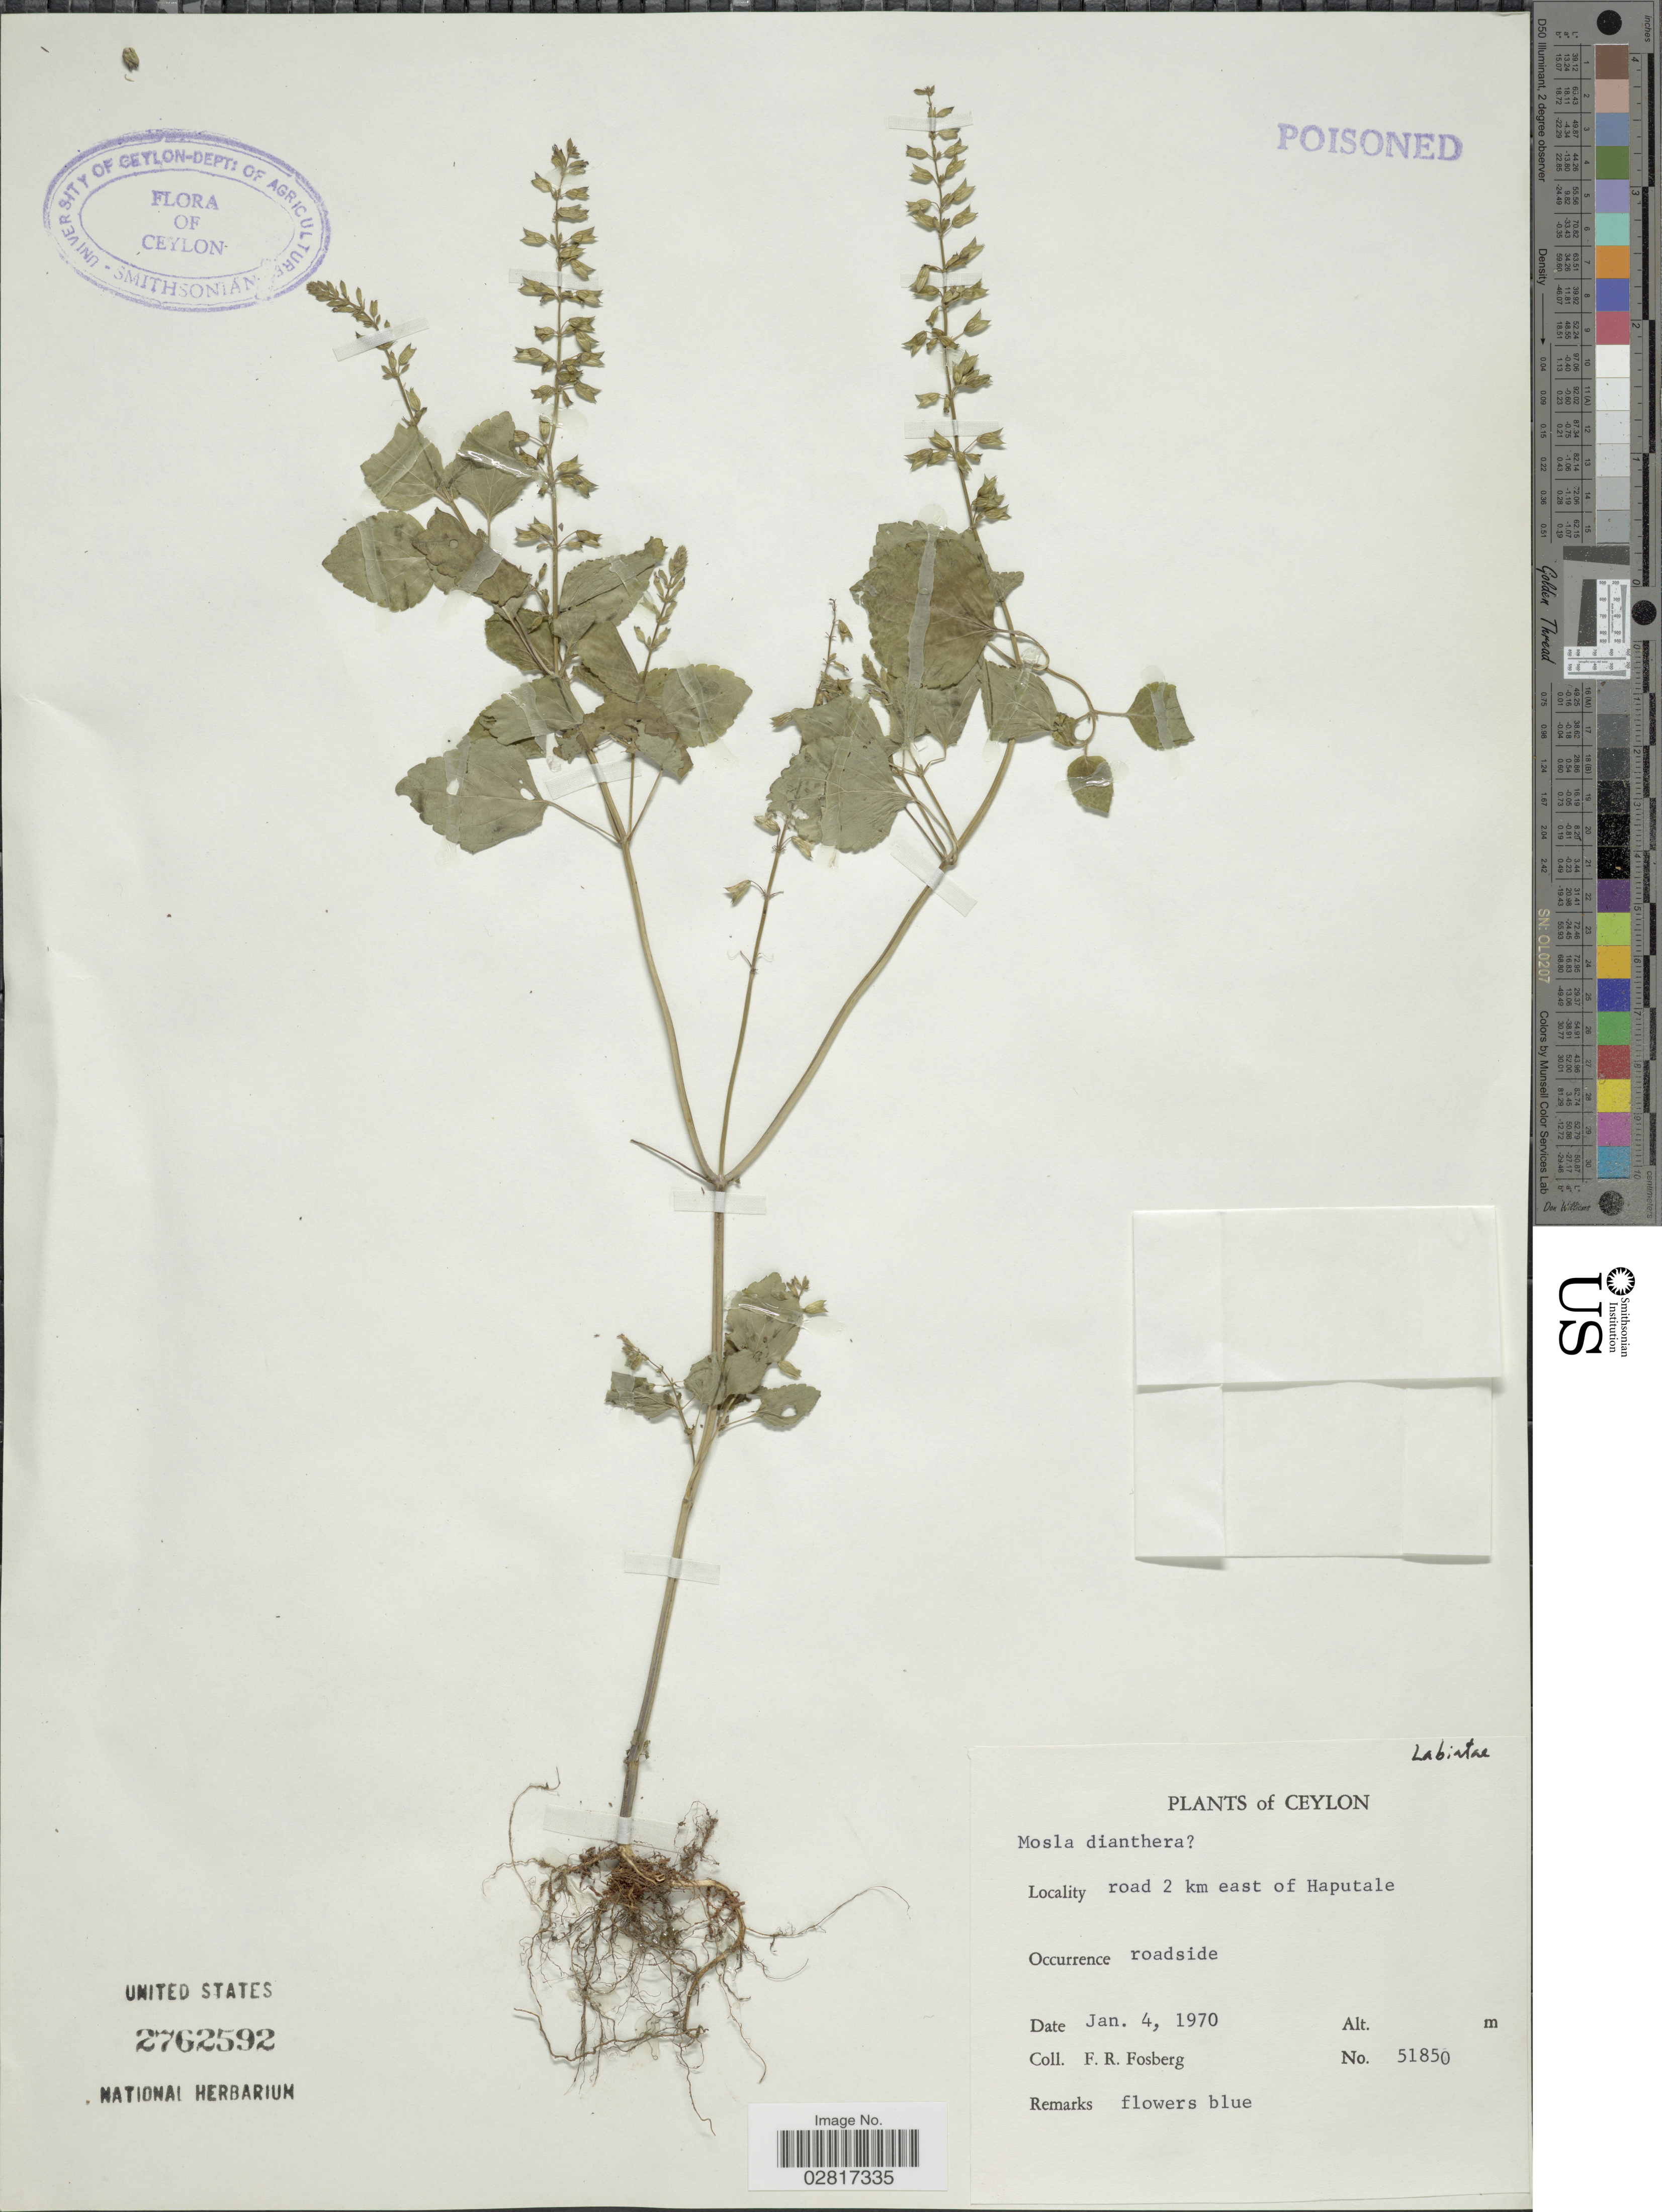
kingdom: Plantae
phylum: Tracheophyta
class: Magnoliopsida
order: Lamiales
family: Lamiaceae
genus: Mosla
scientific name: Mosla dianthera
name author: (Roxb.) Maxim.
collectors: F. R. Fosberg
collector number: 51850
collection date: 1970-01-04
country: Sri Lanka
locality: Ceylon, road 2 km east of Haputale.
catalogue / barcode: US 2762592